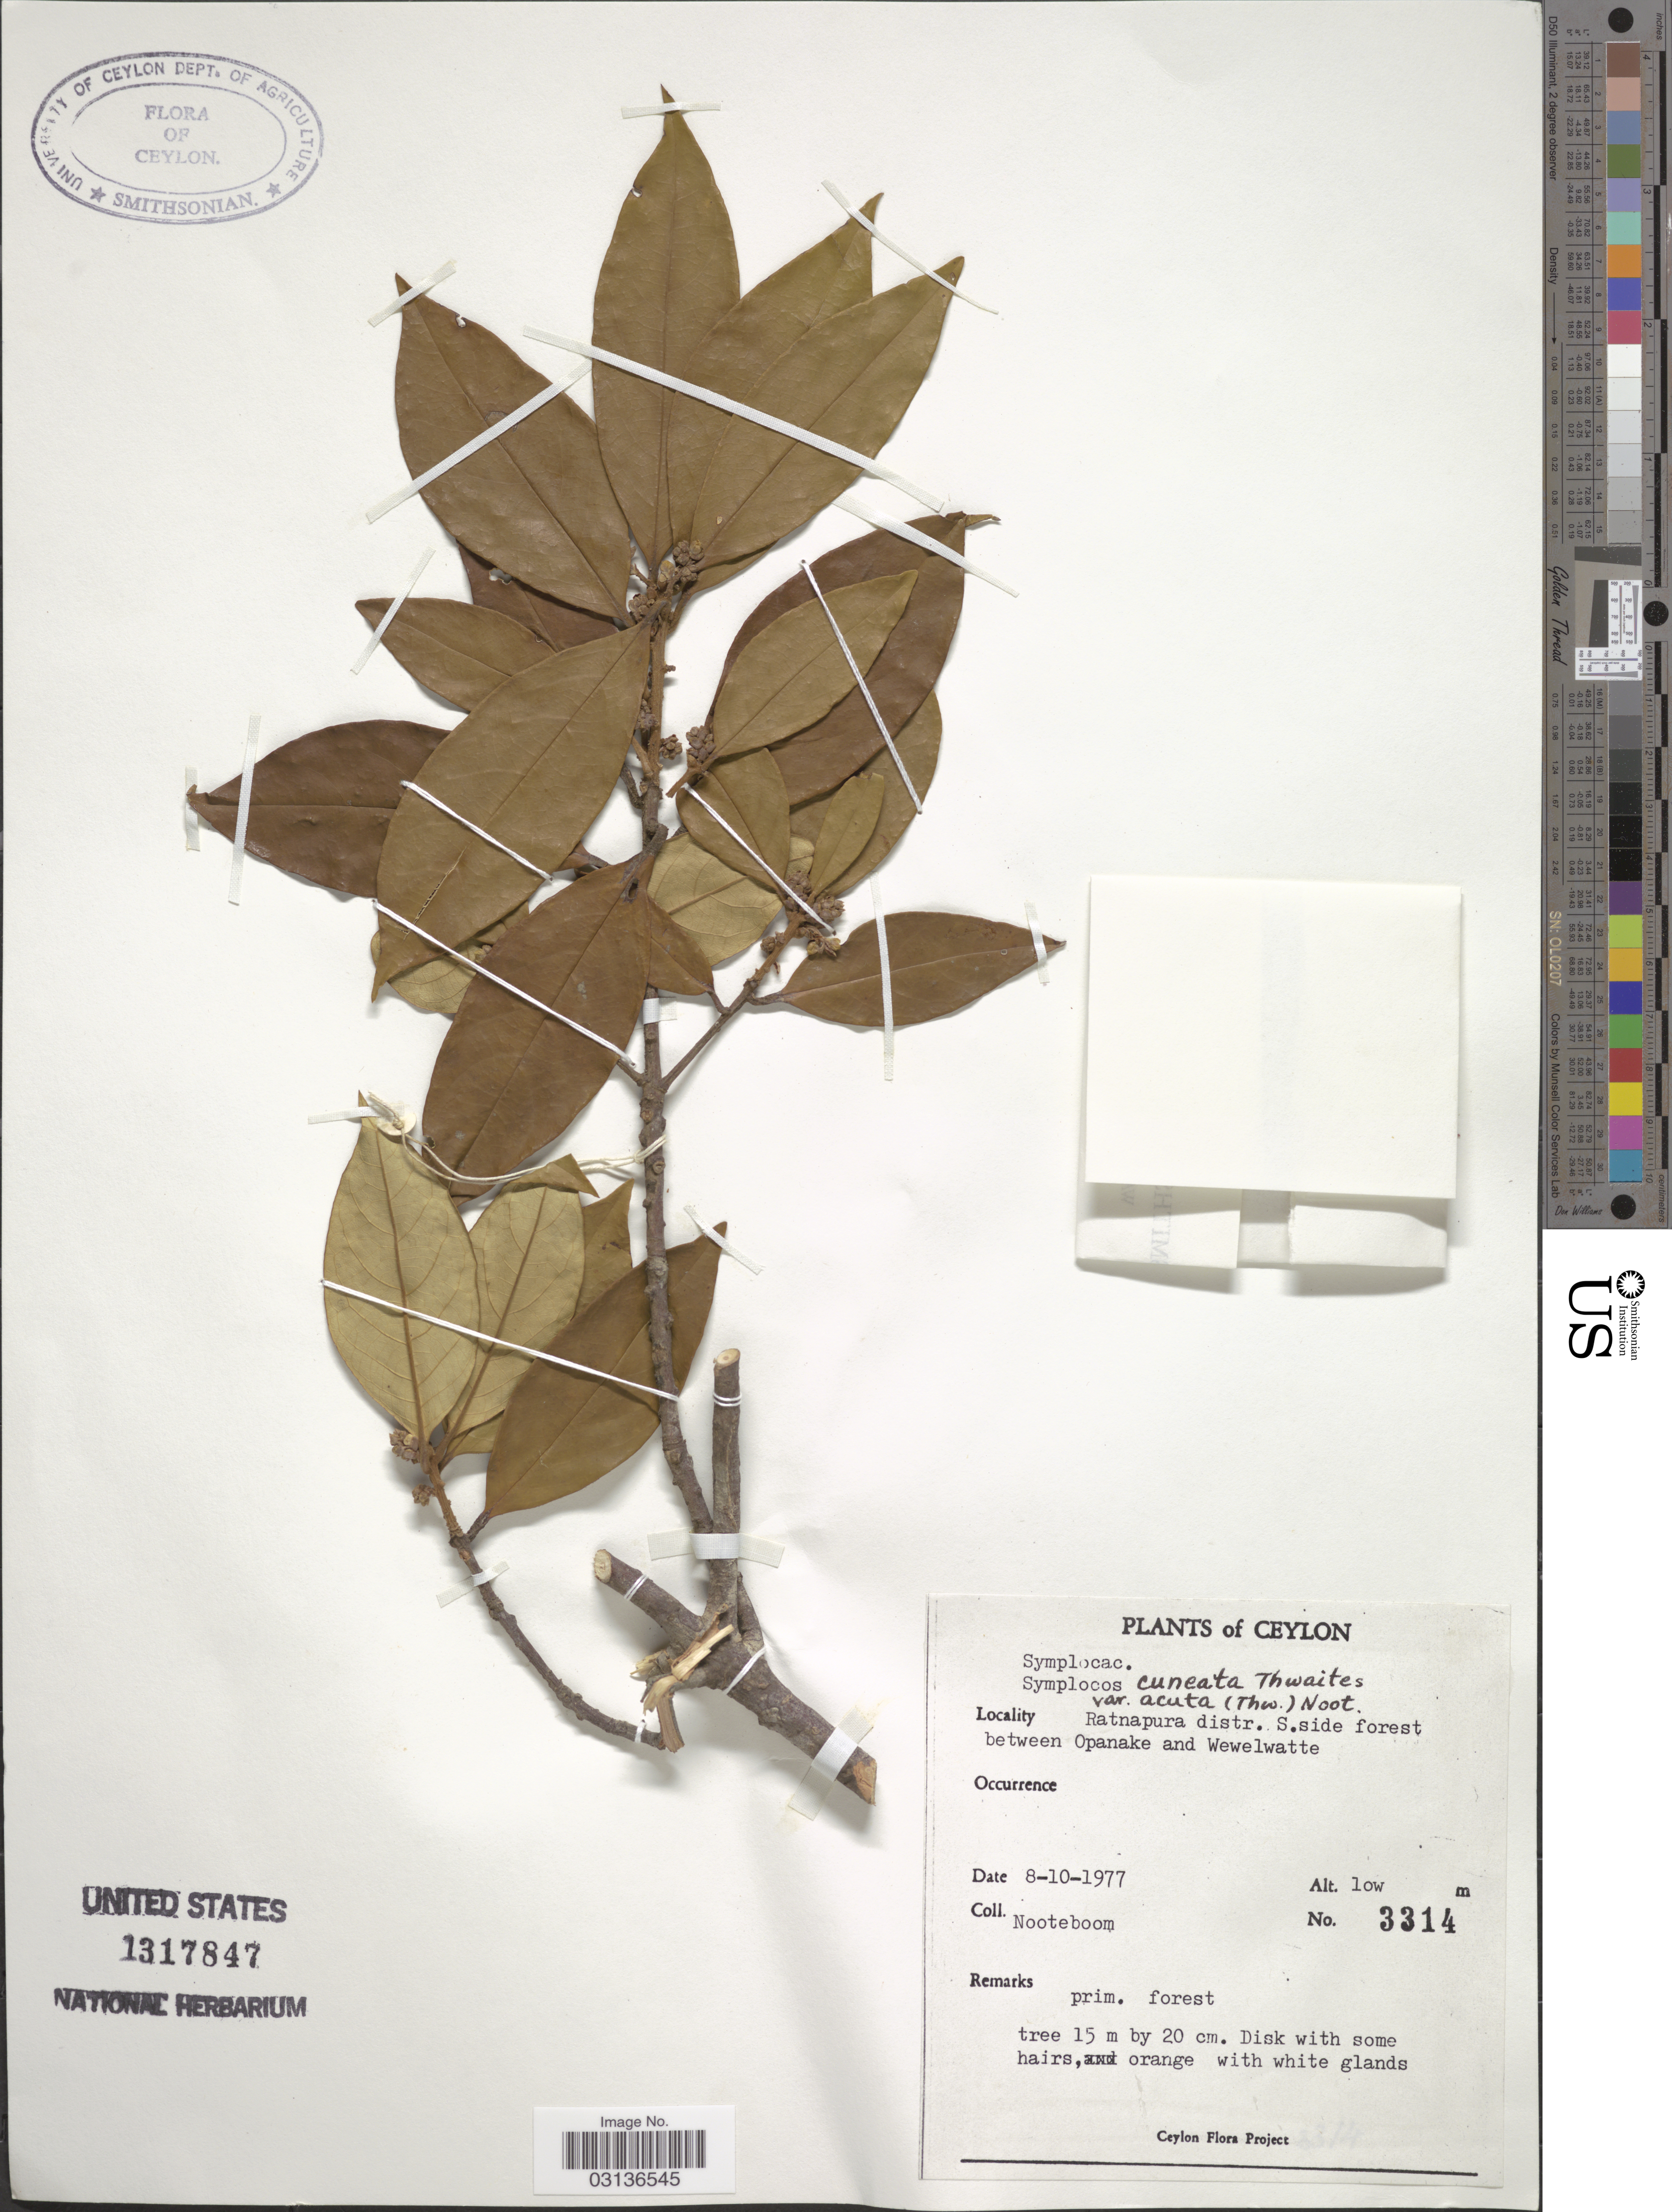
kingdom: Plantae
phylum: Tracheophyta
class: Magnoliopsida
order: Ericales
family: Symplocaceae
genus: Symplocos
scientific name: Symplocos cuneata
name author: Thwaites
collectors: Nooteboom, --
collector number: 3314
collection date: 1977-10-08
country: Sri Lanka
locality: Ceylon. Ratnapura distr. S. side forest between Opanake and Wewelwatte.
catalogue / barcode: US 1317847